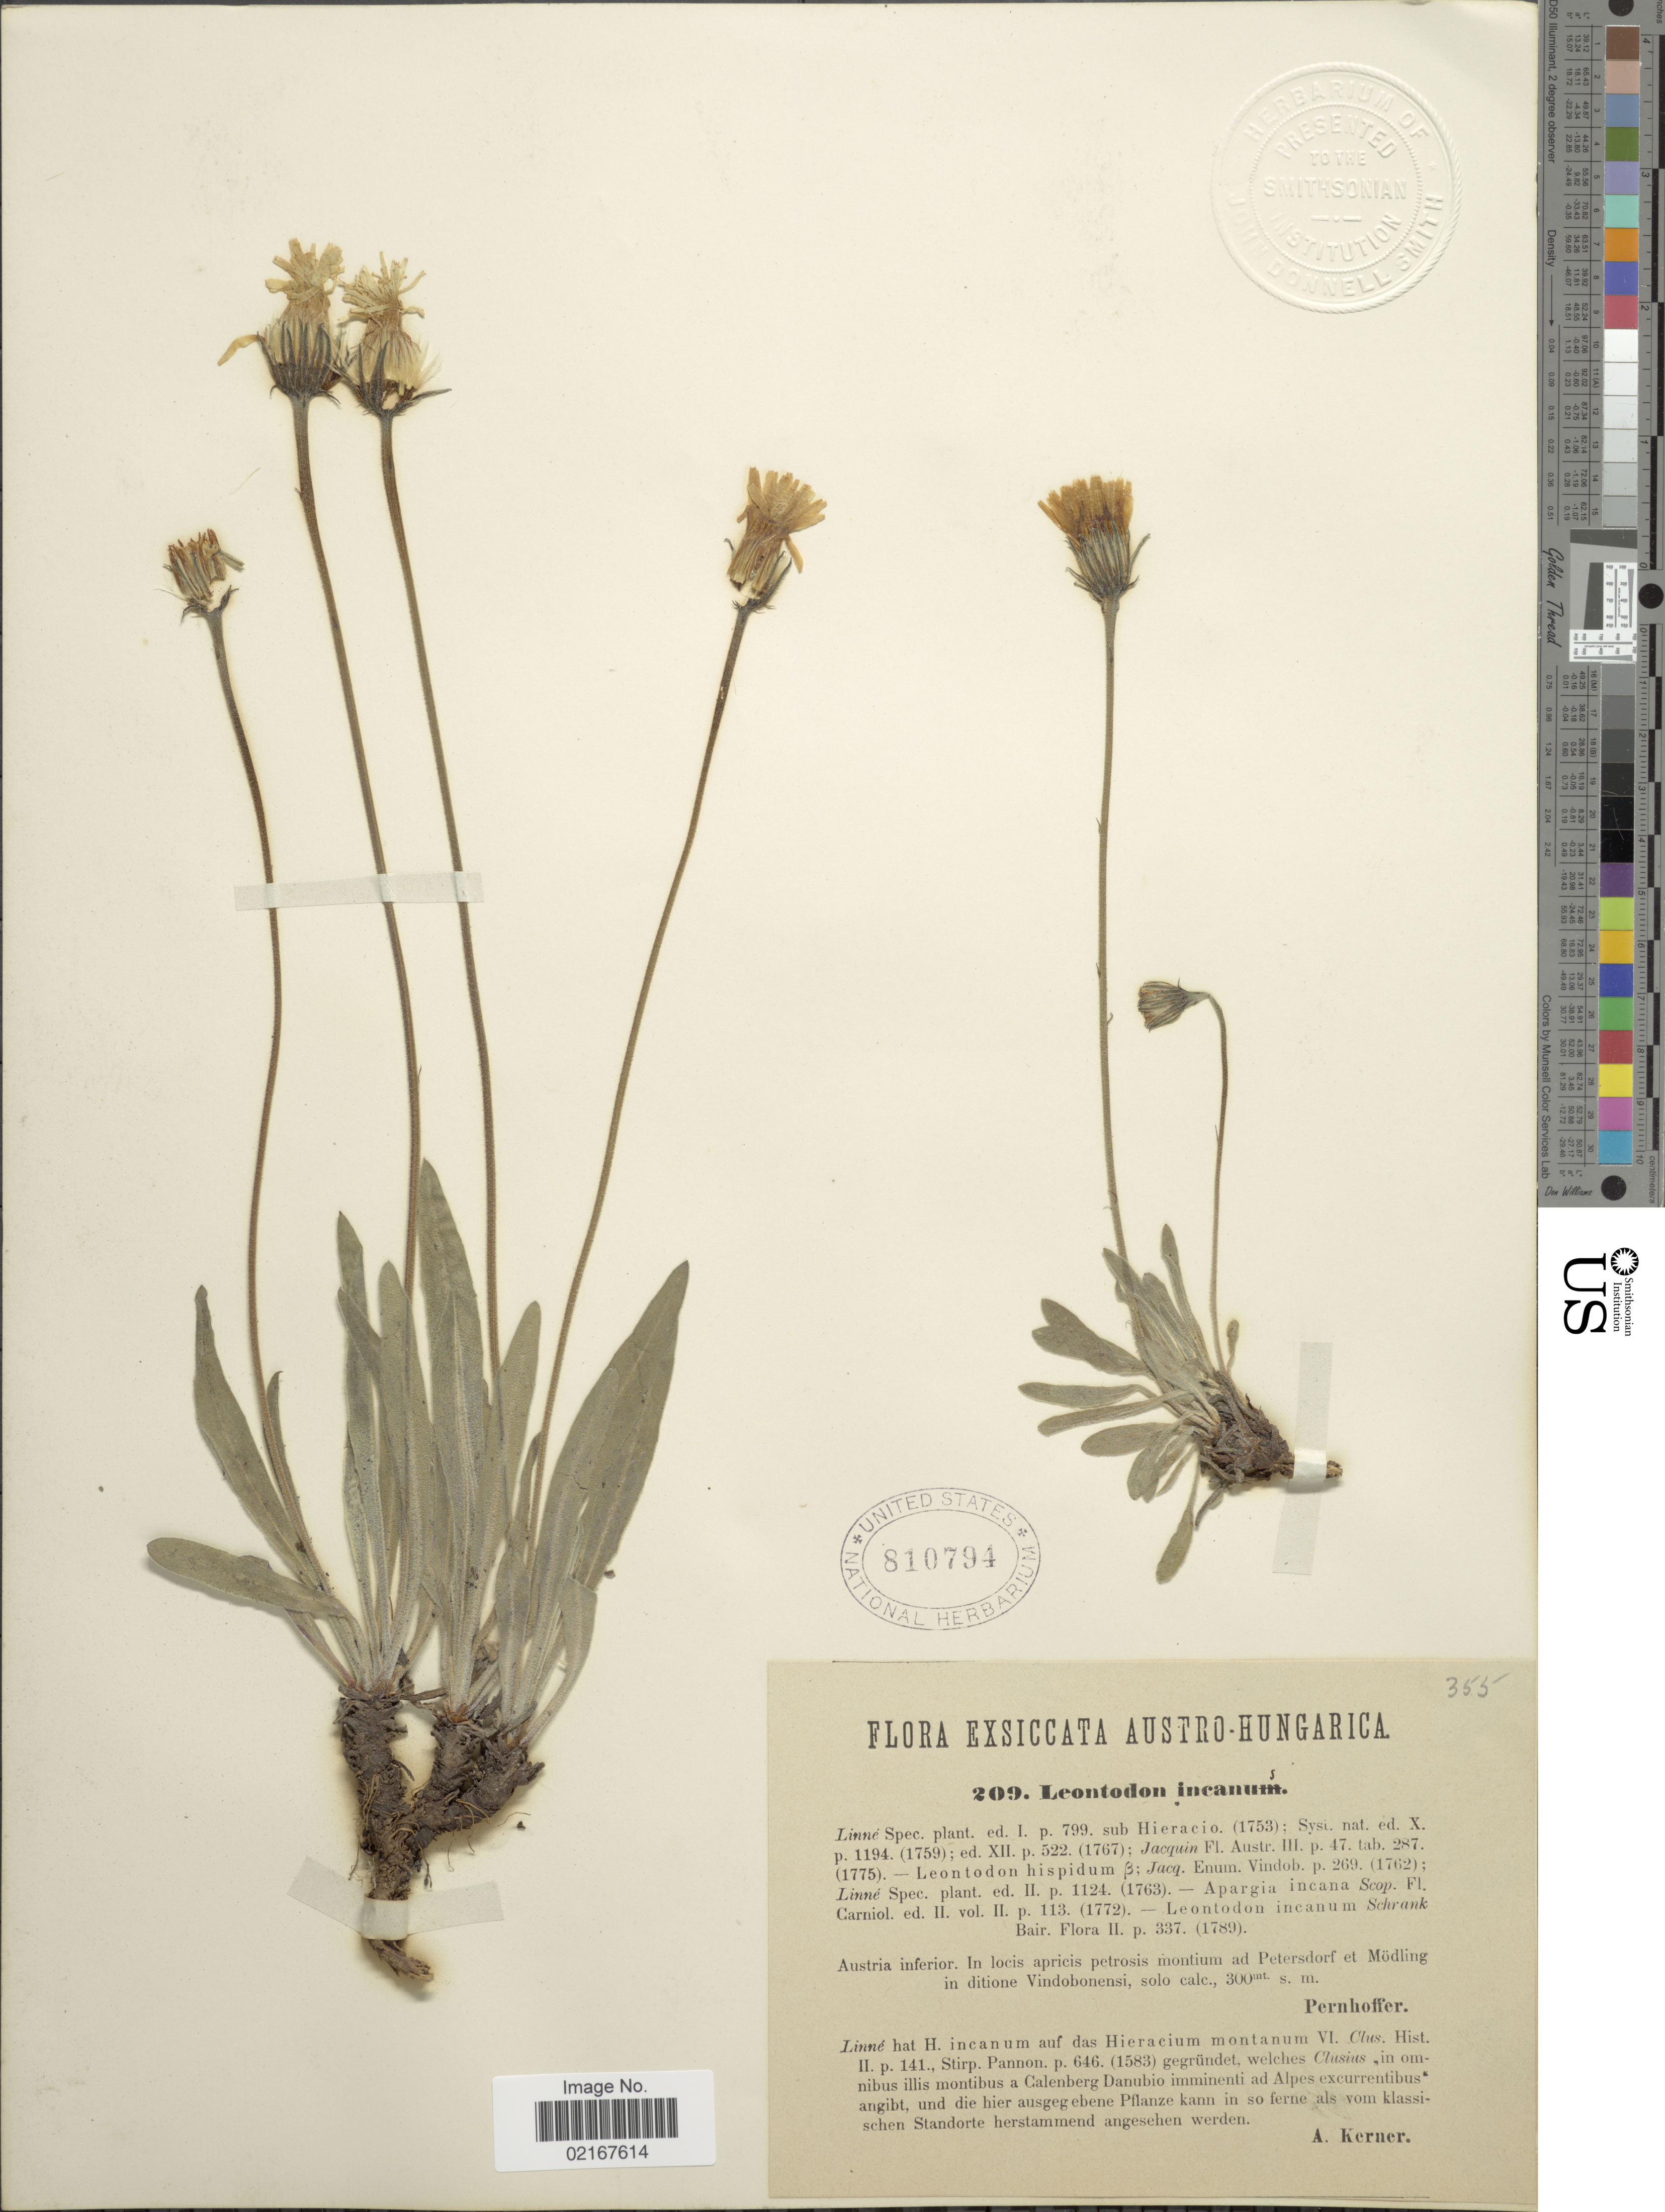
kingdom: Plantae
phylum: Tracheophyta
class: Magnoliopsida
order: Asterales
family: Asteraceae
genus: Leontodon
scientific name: Leontodon incanus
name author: (L.) Schrank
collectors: Pernhoffer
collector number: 209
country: Austria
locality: Austro-Hungarica, Austria inferior, montium ad Petersdorf et Modling in ditione Vindobonensi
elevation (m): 300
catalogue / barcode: US 810794